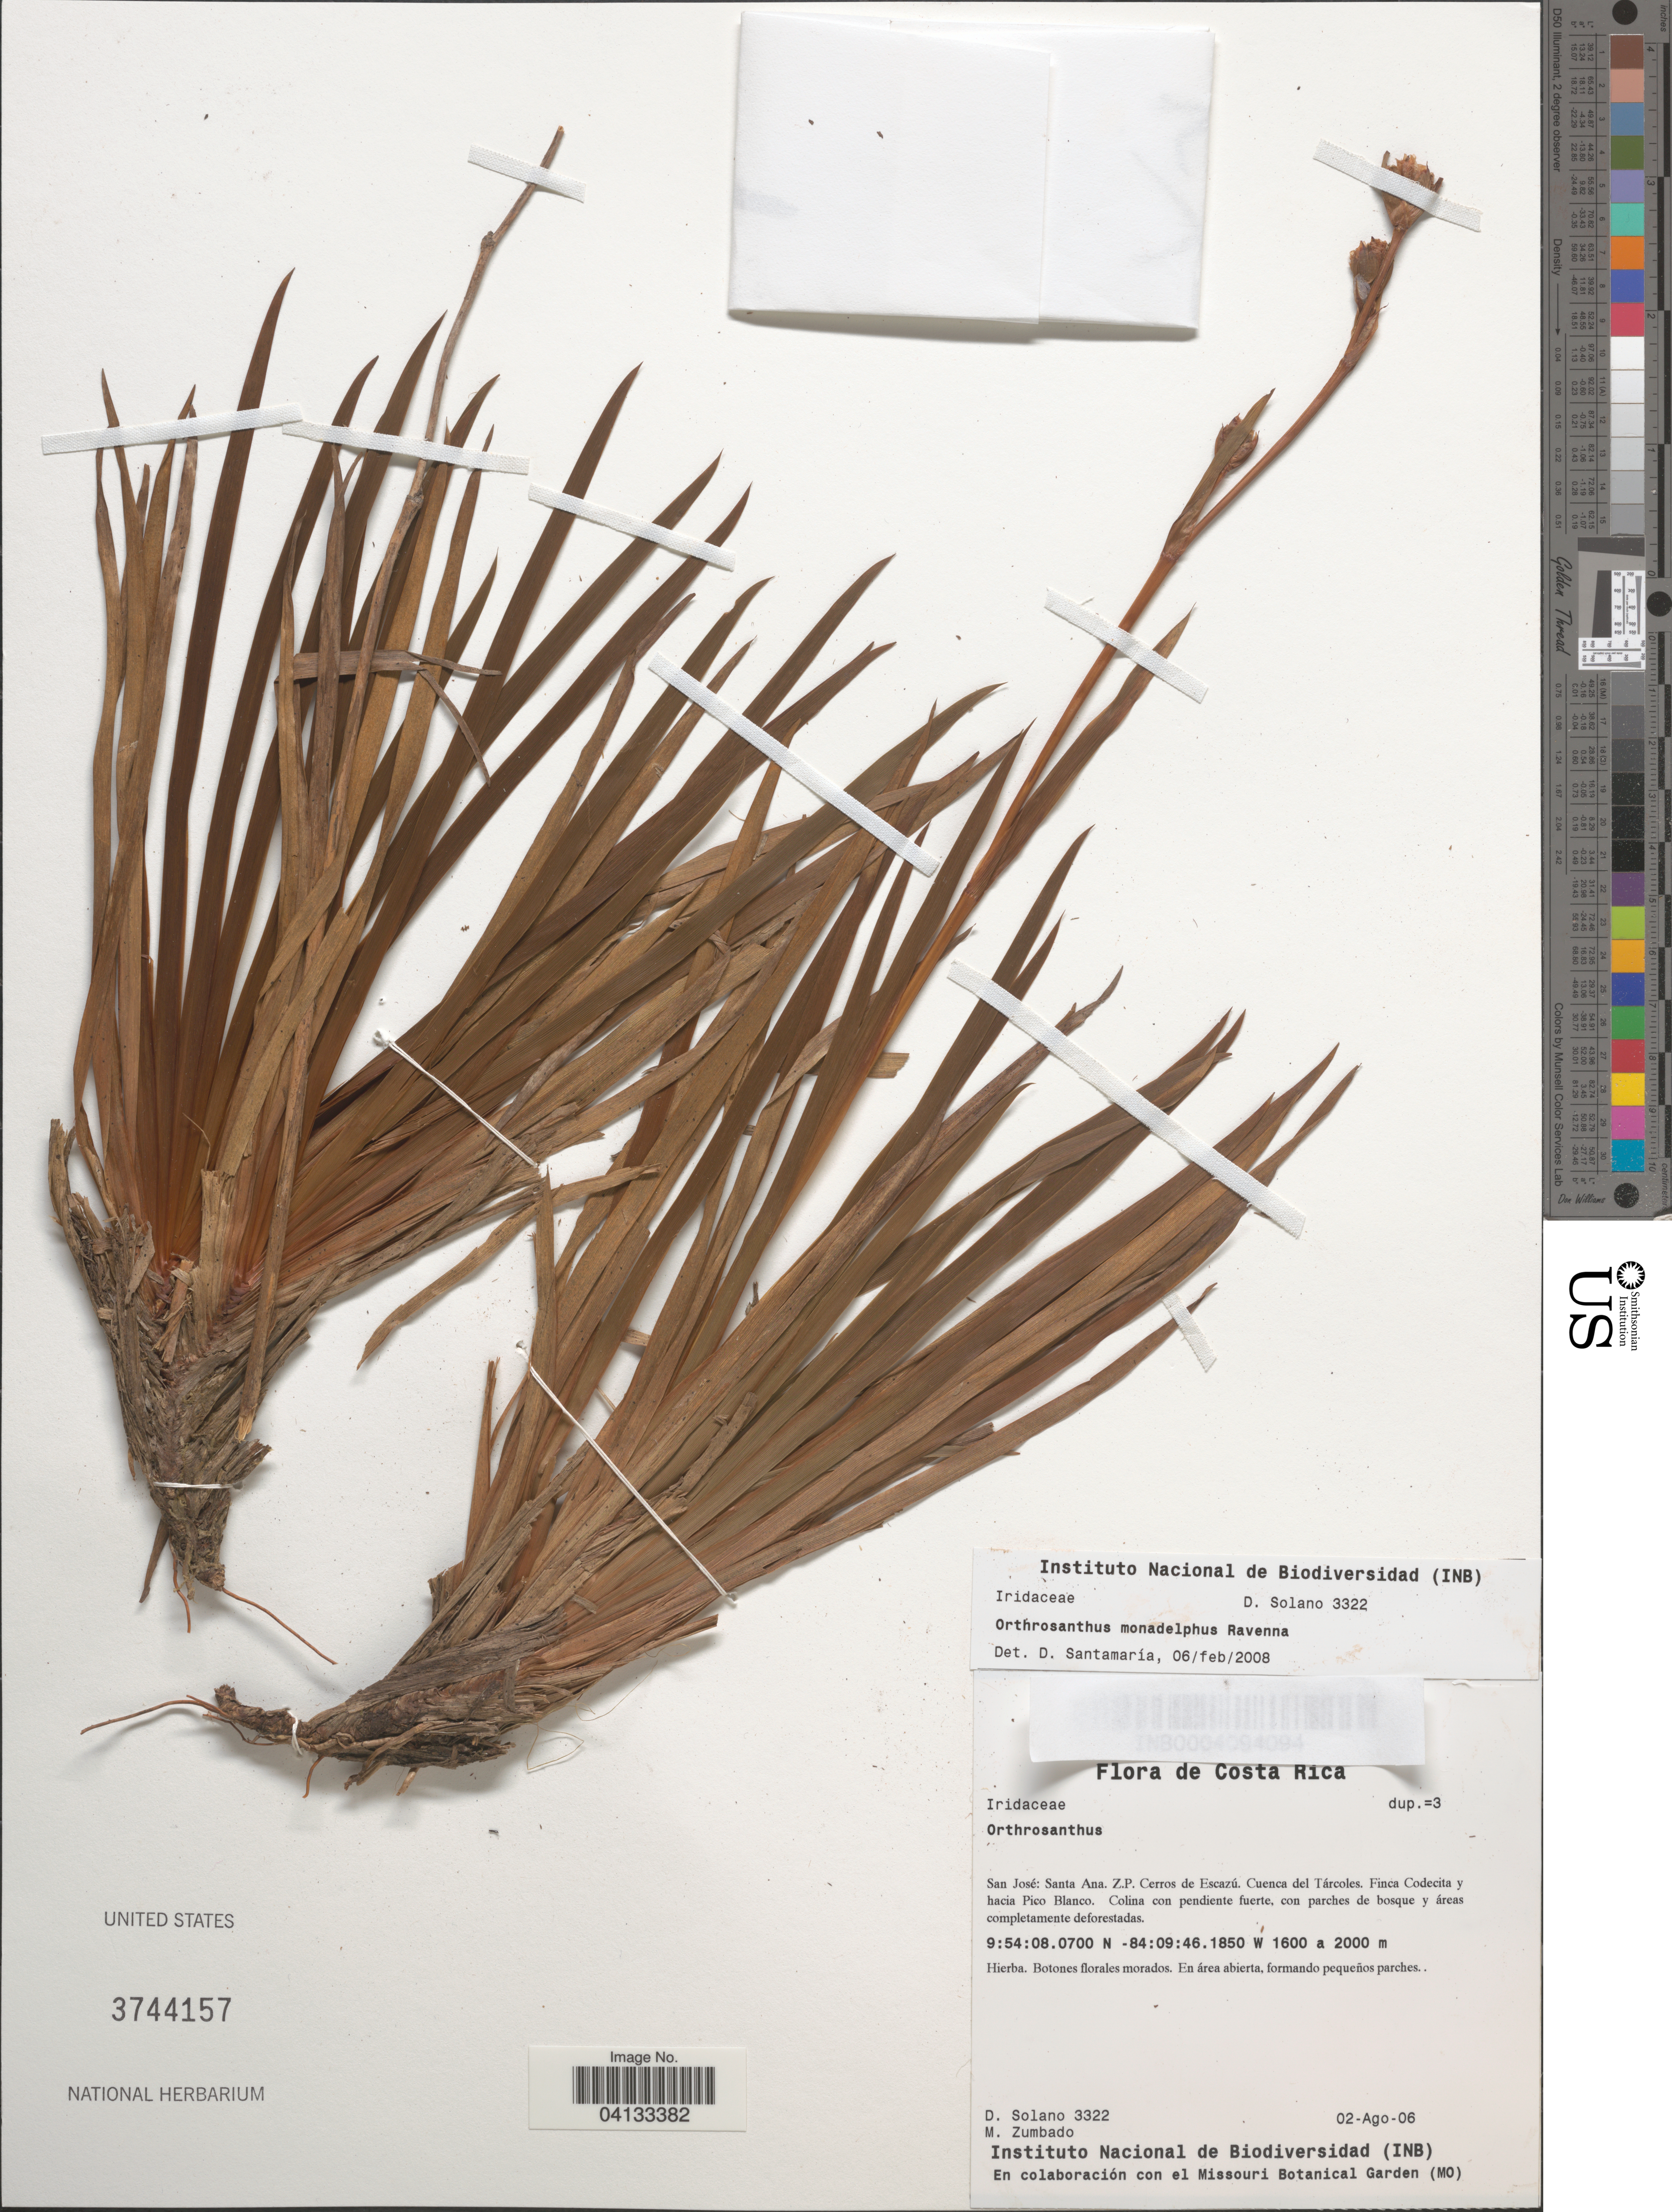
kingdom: Plantae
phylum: Tracheophyta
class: Liliopsida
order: Asparagales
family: Iridaceae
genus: Orthrosanthus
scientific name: Orthrosanthus monadelphus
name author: Ravenna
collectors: D. Solano & M. Zumbado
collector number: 3322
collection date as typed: Transcribed d/m/y: 2/8/6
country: Costa Rica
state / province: San José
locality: Santa Ana. Z.P. Cerros de Escazú. Cuenca del Tárcoles. Finca Codecita y hacia Pico Blanco.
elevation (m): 1600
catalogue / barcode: US 3744157